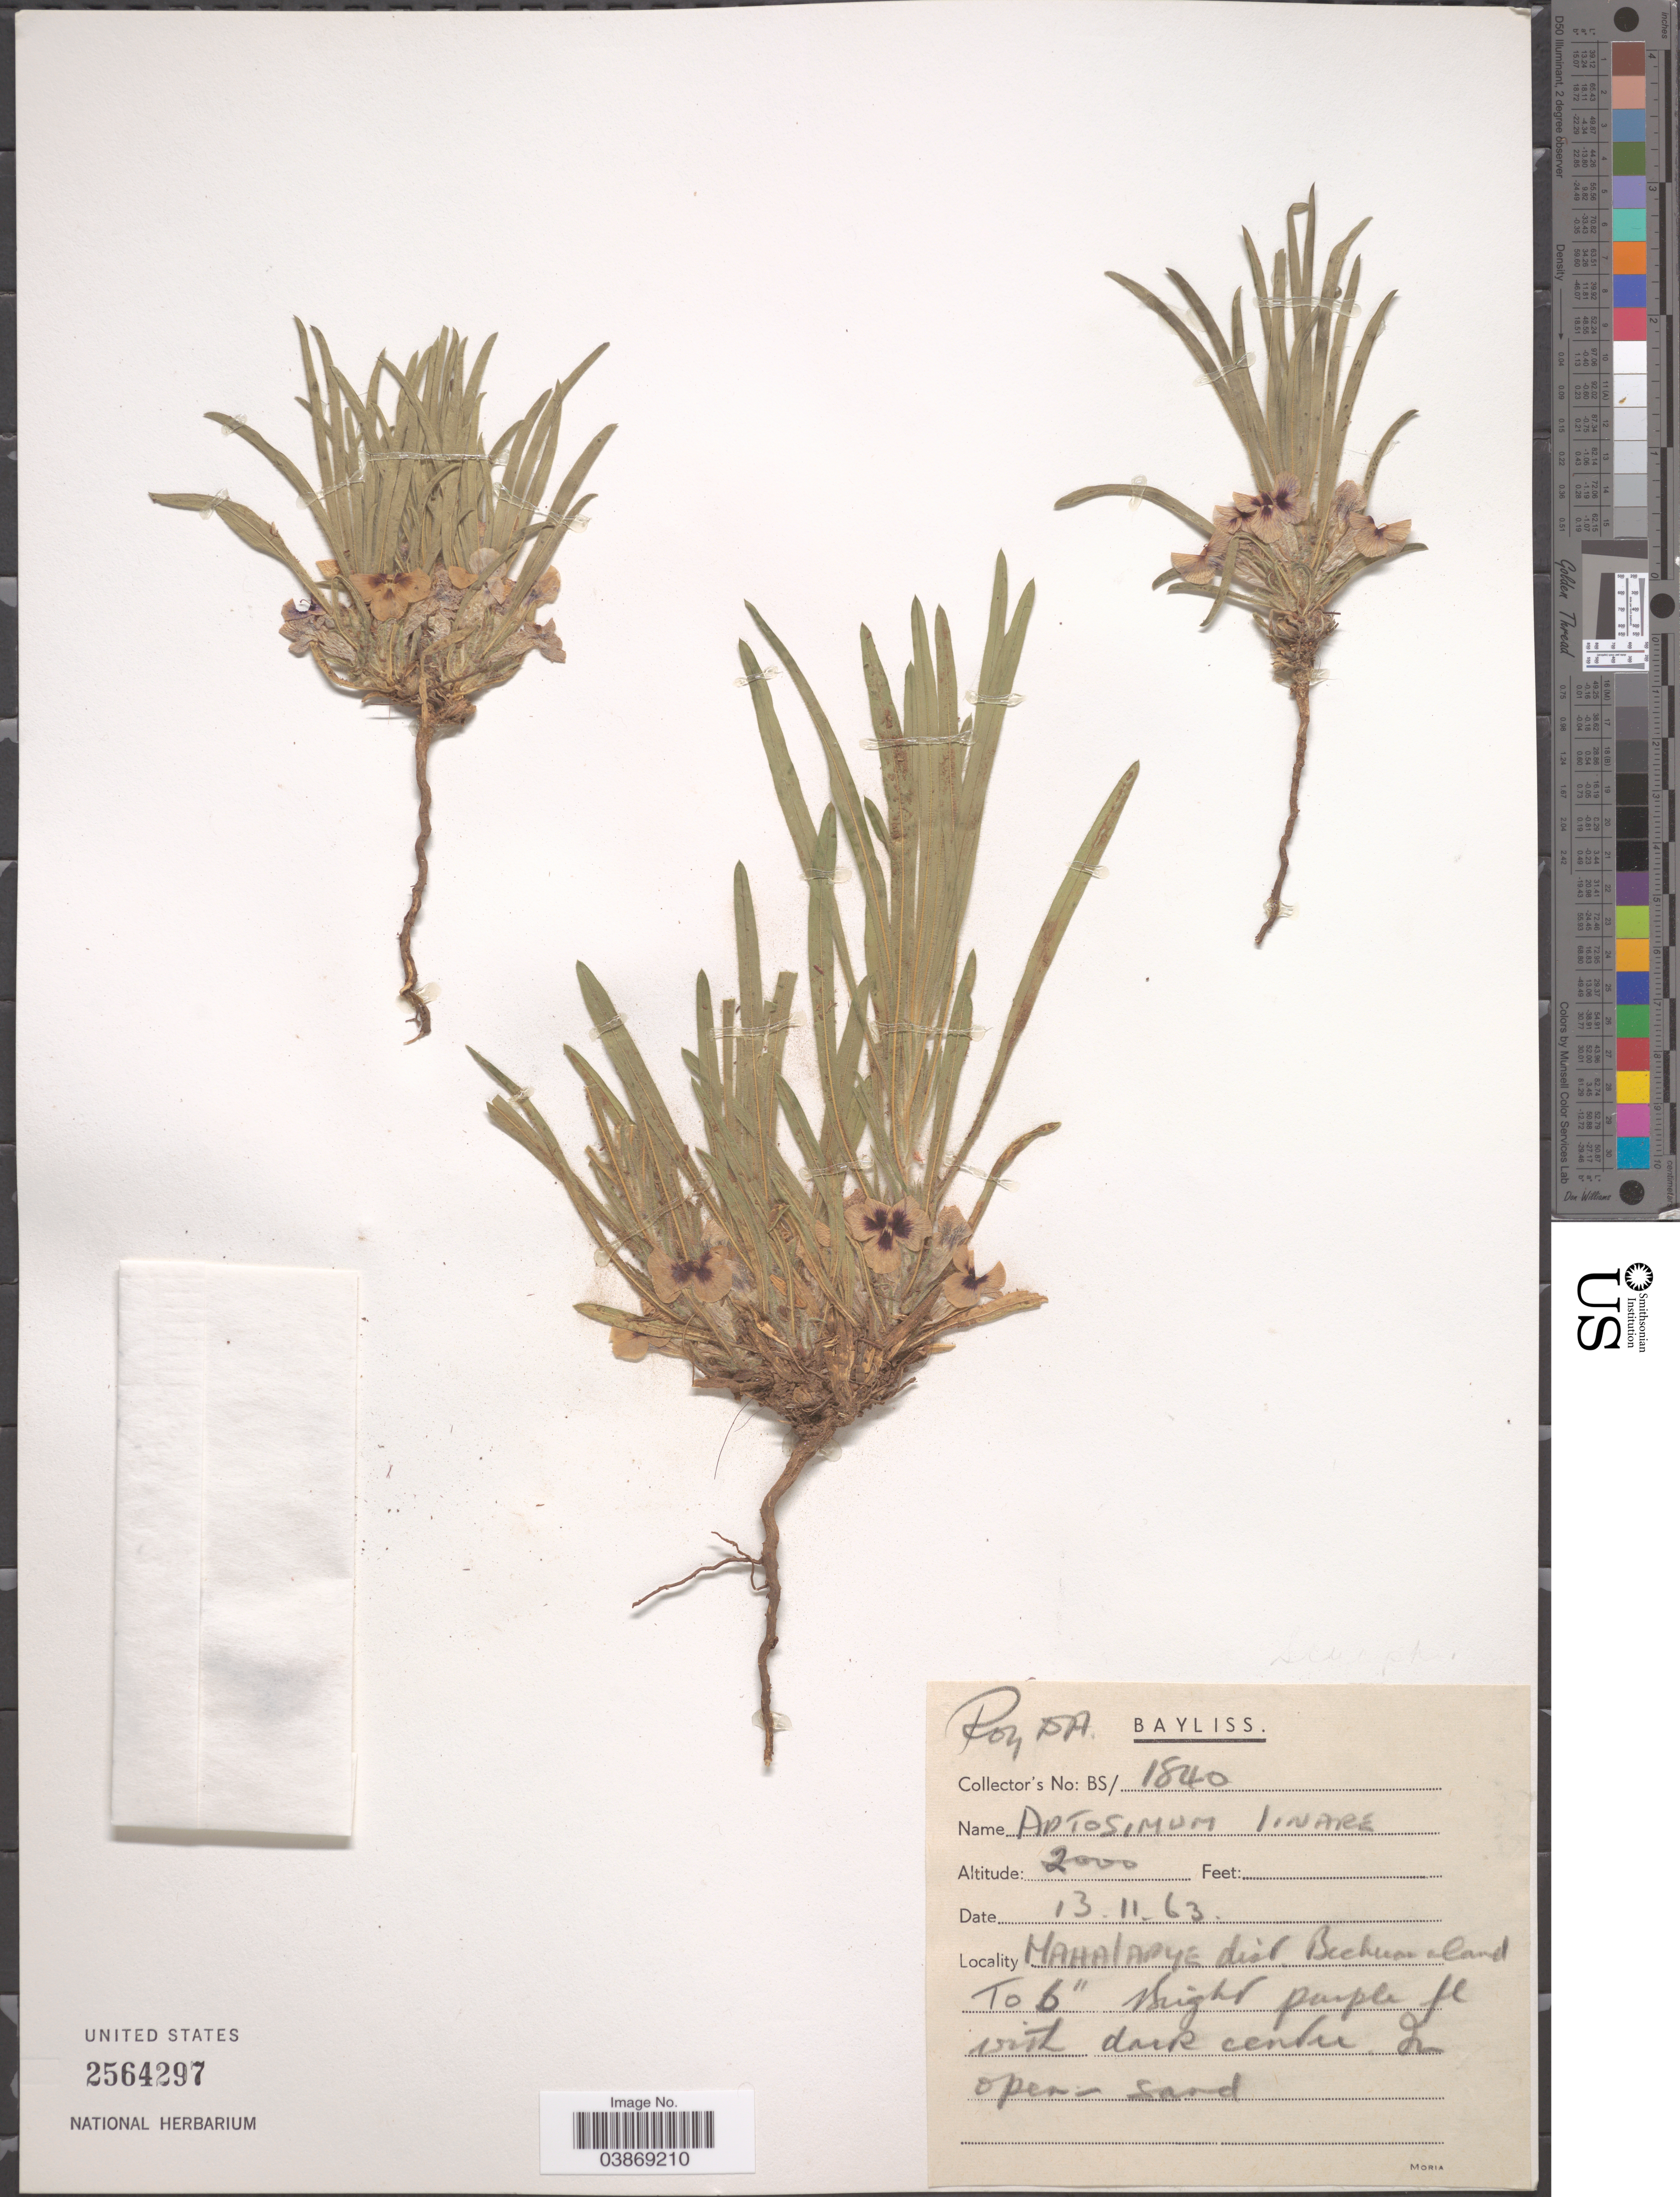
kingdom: Plantae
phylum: Tracheophyta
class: Magnoliopsida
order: Lamiales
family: Scrophulariaceae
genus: Aptosimum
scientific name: Aptosimum lineare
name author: Marloth & Engl.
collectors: Bayliss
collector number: BS/1840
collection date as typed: Transcribed d/m/y: 13/11/63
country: Botswana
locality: Mahalapye dist. Bechuan Island.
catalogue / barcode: US 2564297